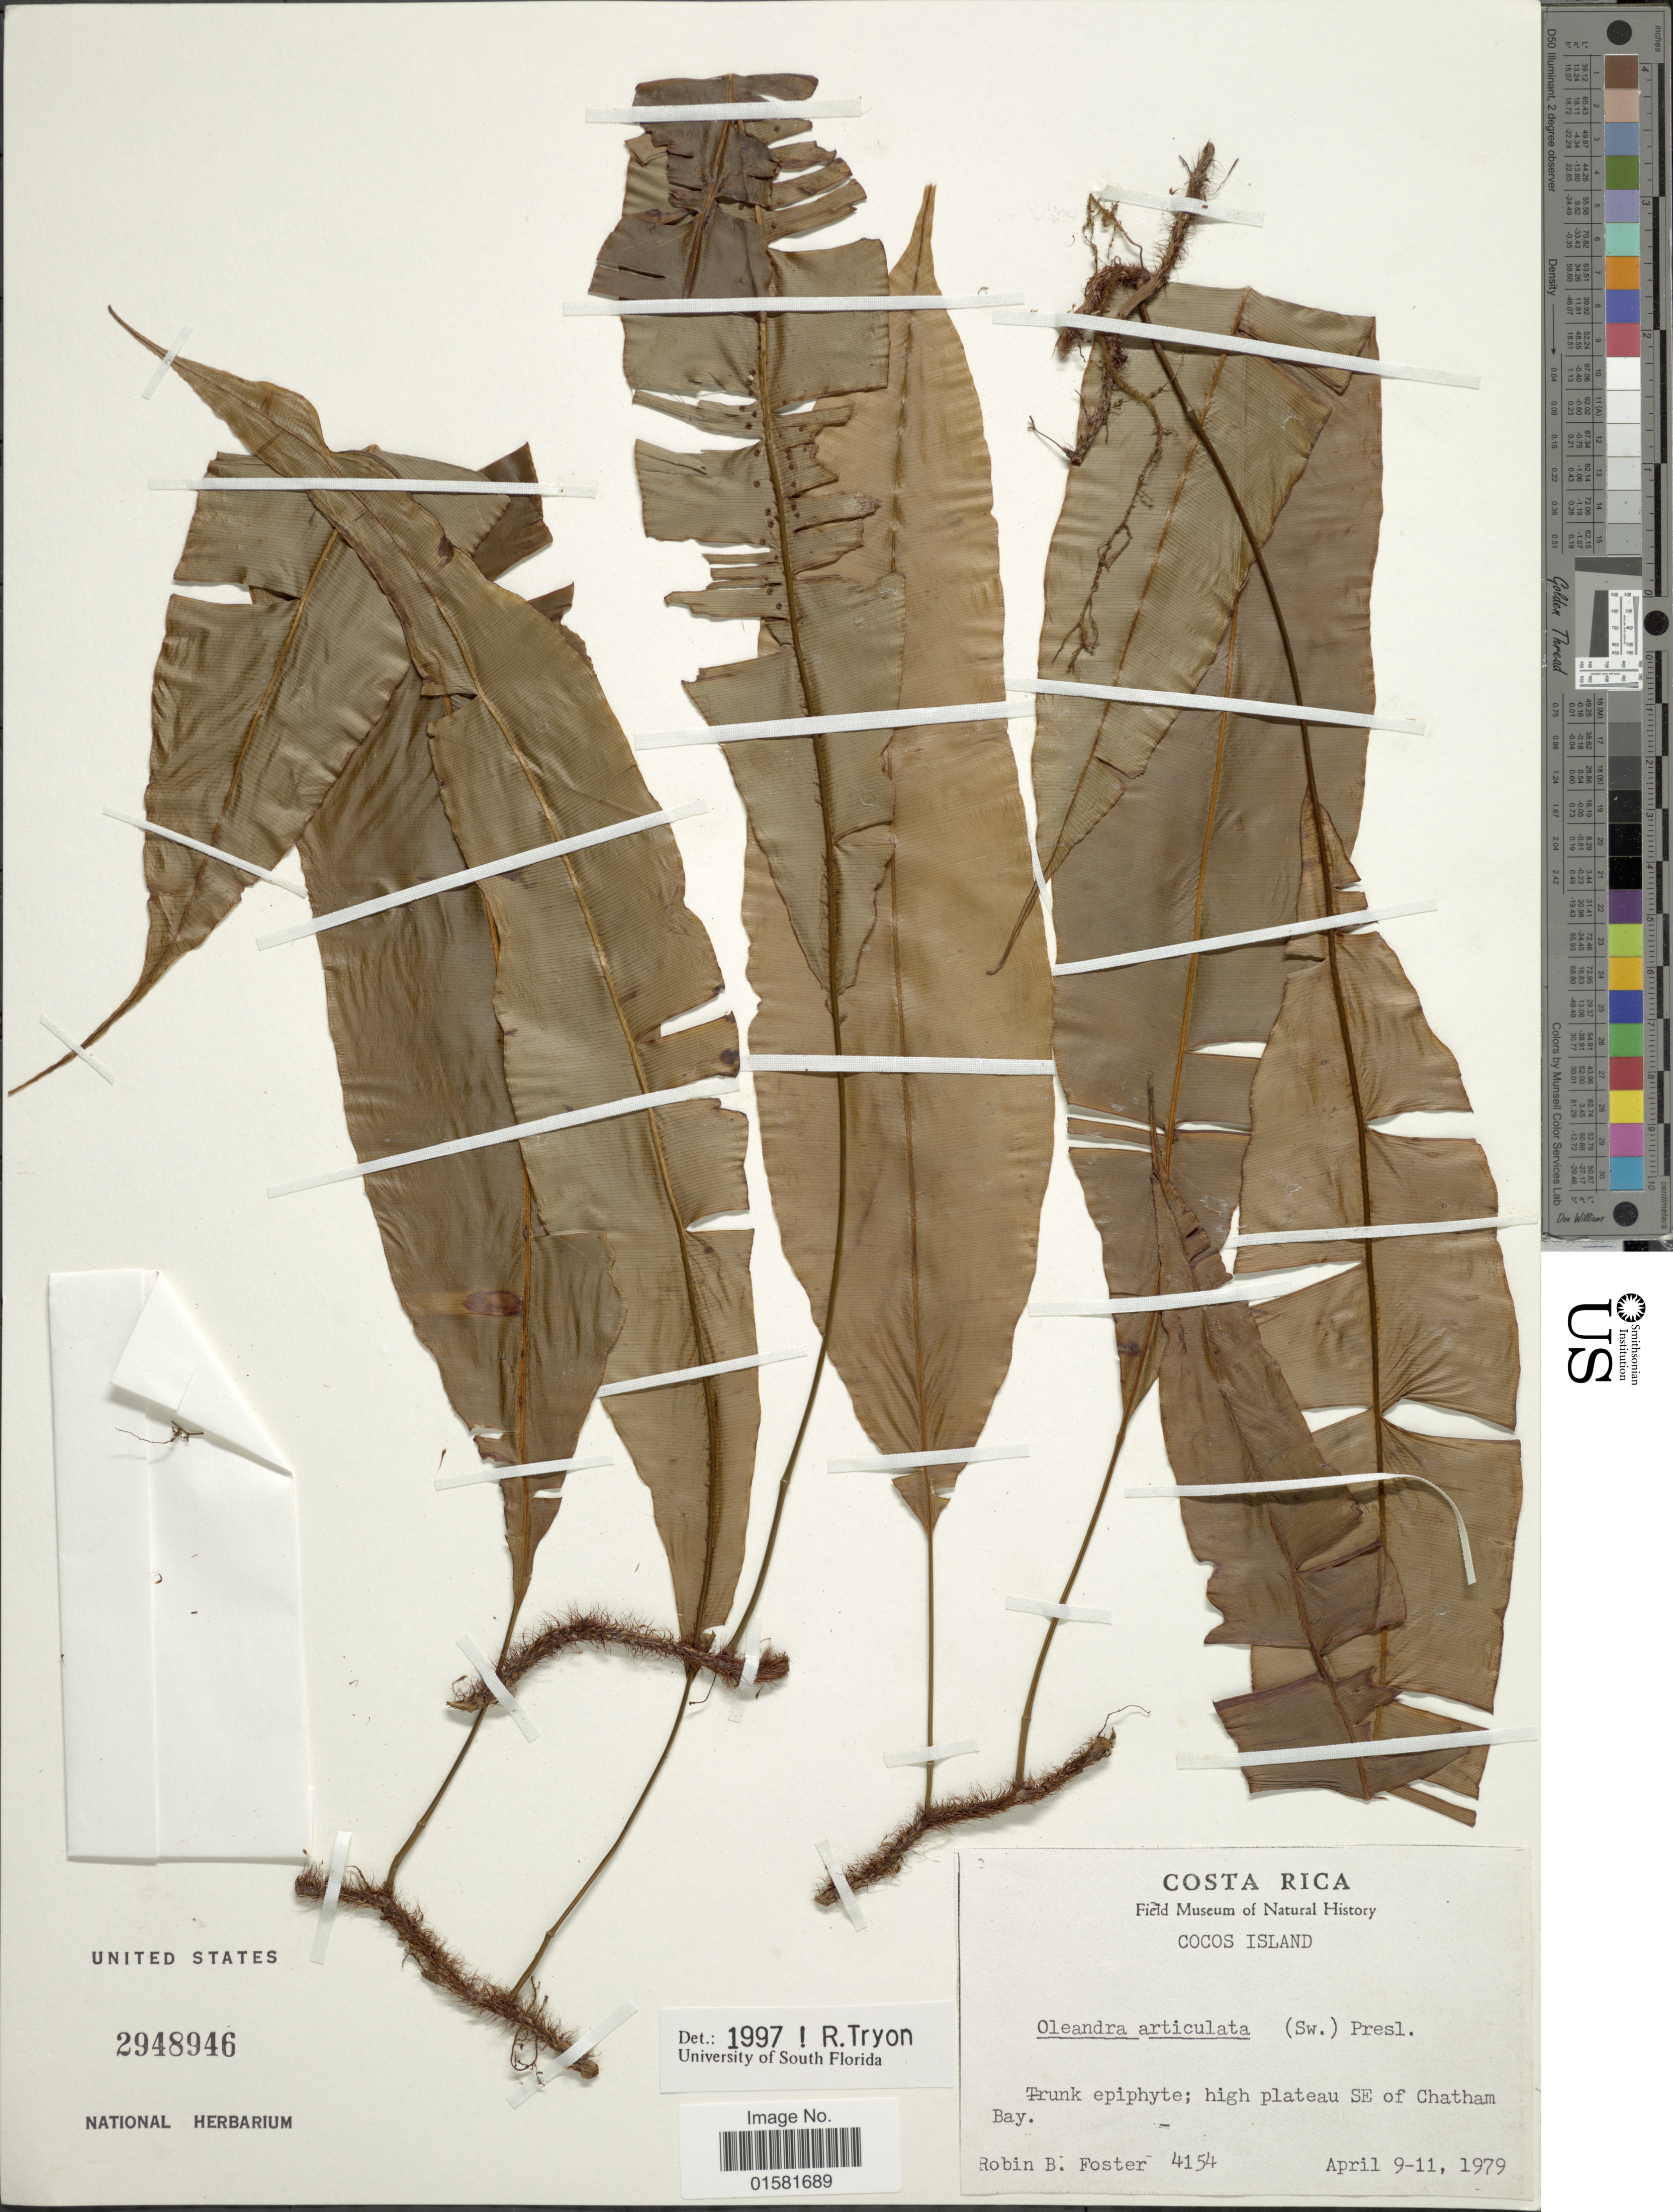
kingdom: Plantae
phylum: Tracheophyta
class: Polypodiopsida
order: Polypodiales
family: Oleandraceae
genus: Oleandra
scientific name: Oleandra articulata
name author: (Sw.) C. Presl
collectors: R. B. Foster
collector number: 4154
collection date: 1979-04-09/1979-04-11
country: Costa Rica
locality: Costa Rica, Cocos Island; high plateau SE of Chatham Bay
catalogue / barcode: US 2948946